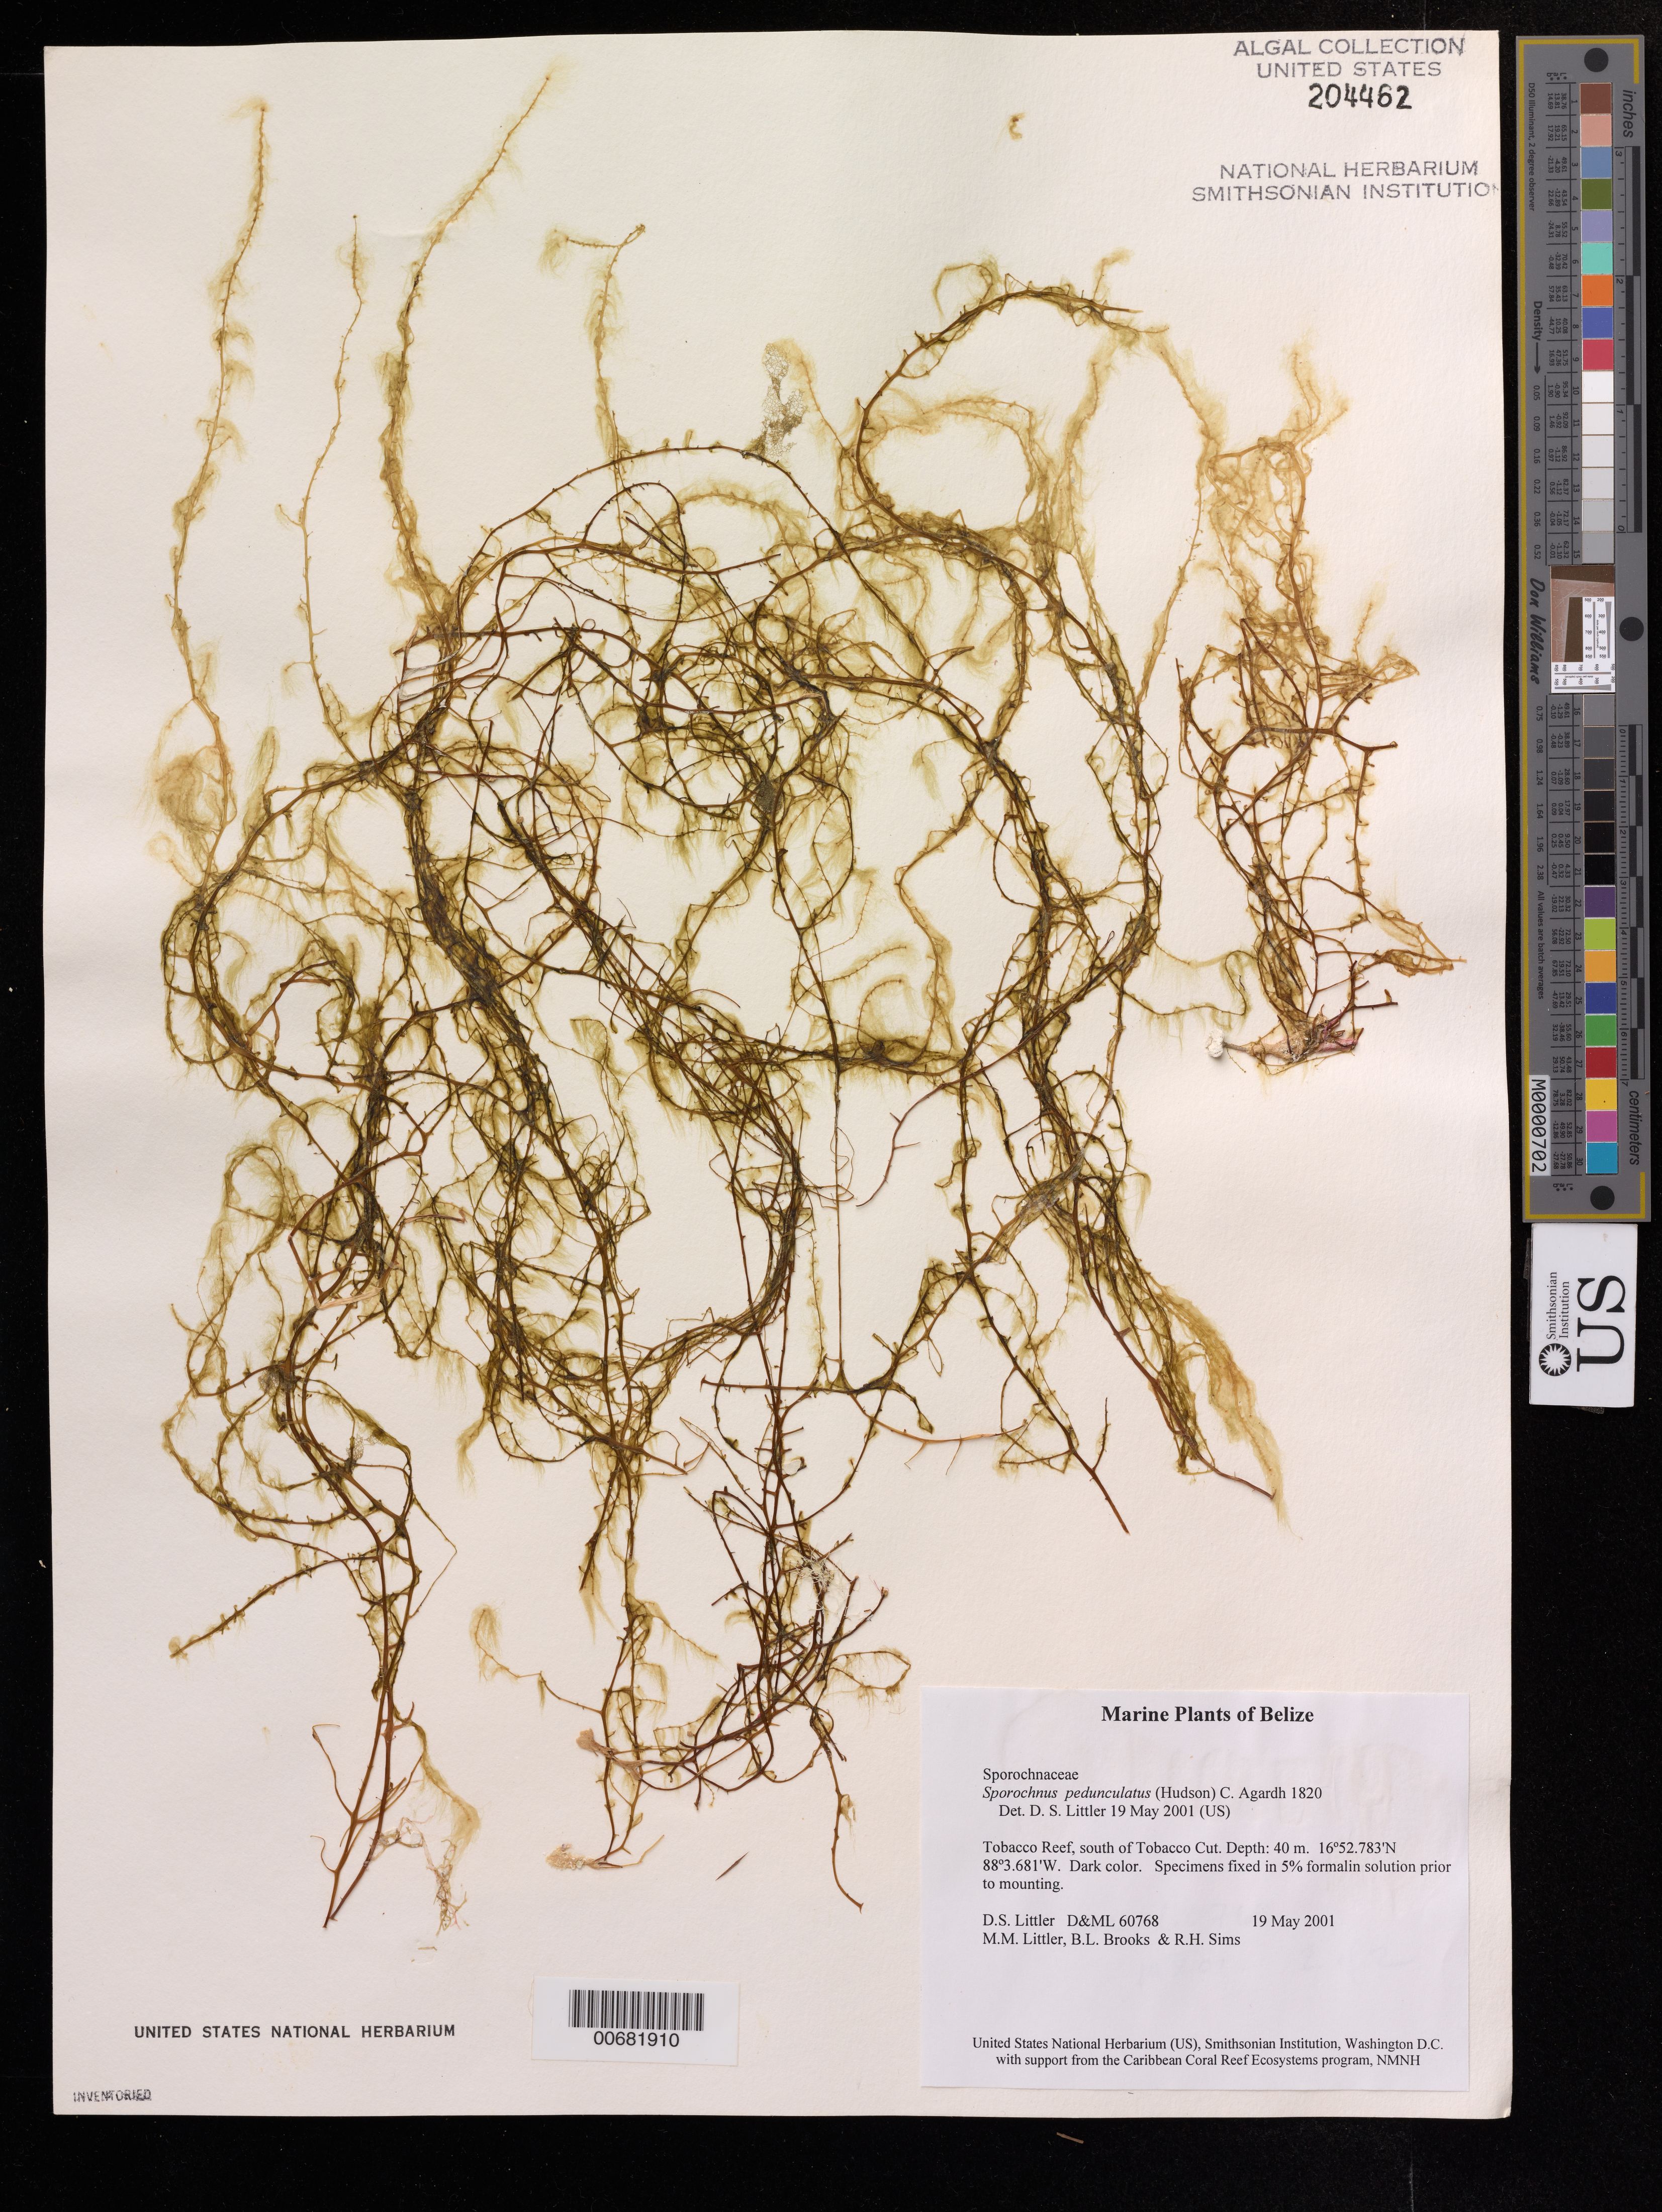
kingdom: Chromista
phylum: Ochrophyta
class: Phaeophyceae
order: Sporochnales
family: Sporochnaceae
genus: Sporochnus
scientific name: Sporochnus pedunculatus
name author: (Huds.) C. Agardh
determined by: Littler, D. S.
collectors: D. S. Littler, M. M. Littler, B. Brooks & R. H. Sims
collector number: D&ML 60768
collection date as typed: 19 May 2001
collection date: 2001-05-19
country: Belize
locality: Tobacco Reef, south of Tobacco Cut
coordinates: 16 52.783' N, 88 3.681' W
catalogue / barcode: US 204462